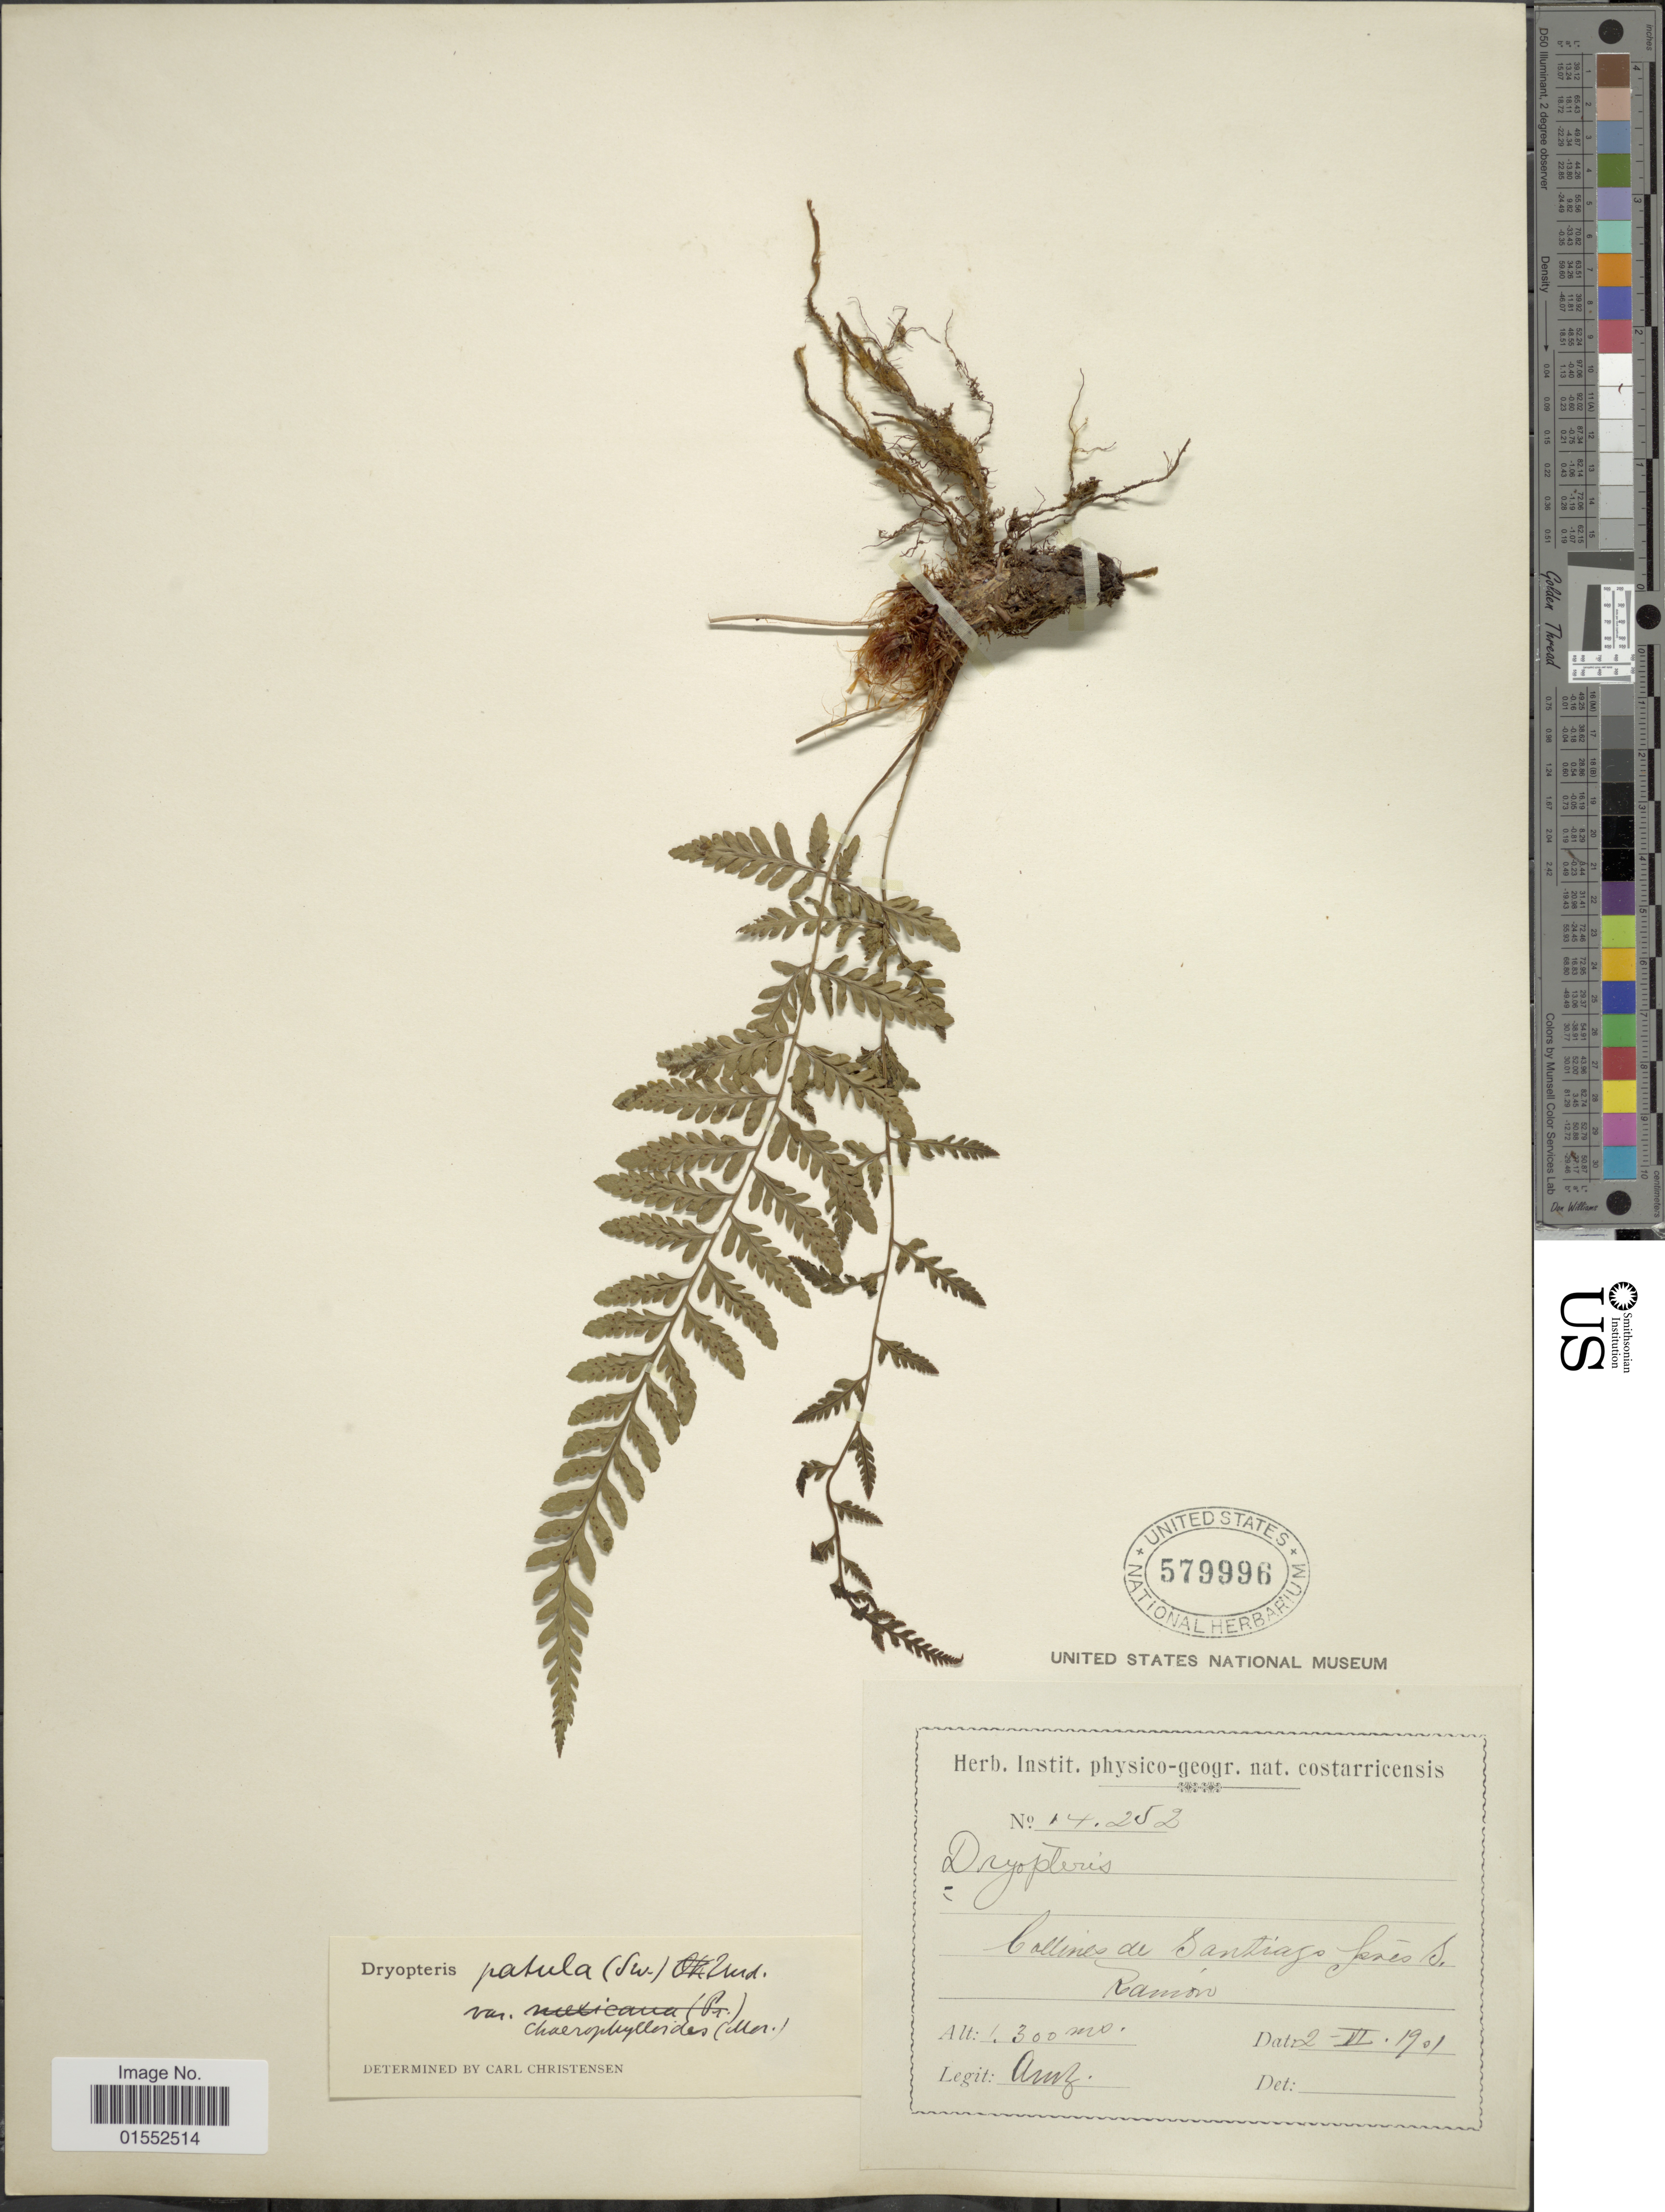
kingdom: Plantae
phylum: Tracheophyta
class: Polypodiopsida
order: Polypodiales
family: Dryopteridaceae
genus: Dryopteris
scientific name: Dryopteris patula var. serrata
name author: (Mett.) C.V. Morton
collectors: A. Brenes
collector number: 14252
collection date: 1901-06-02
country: Costa Rica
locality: Collina de Santiago forest, ramon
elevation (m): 300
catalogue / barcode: US 579996